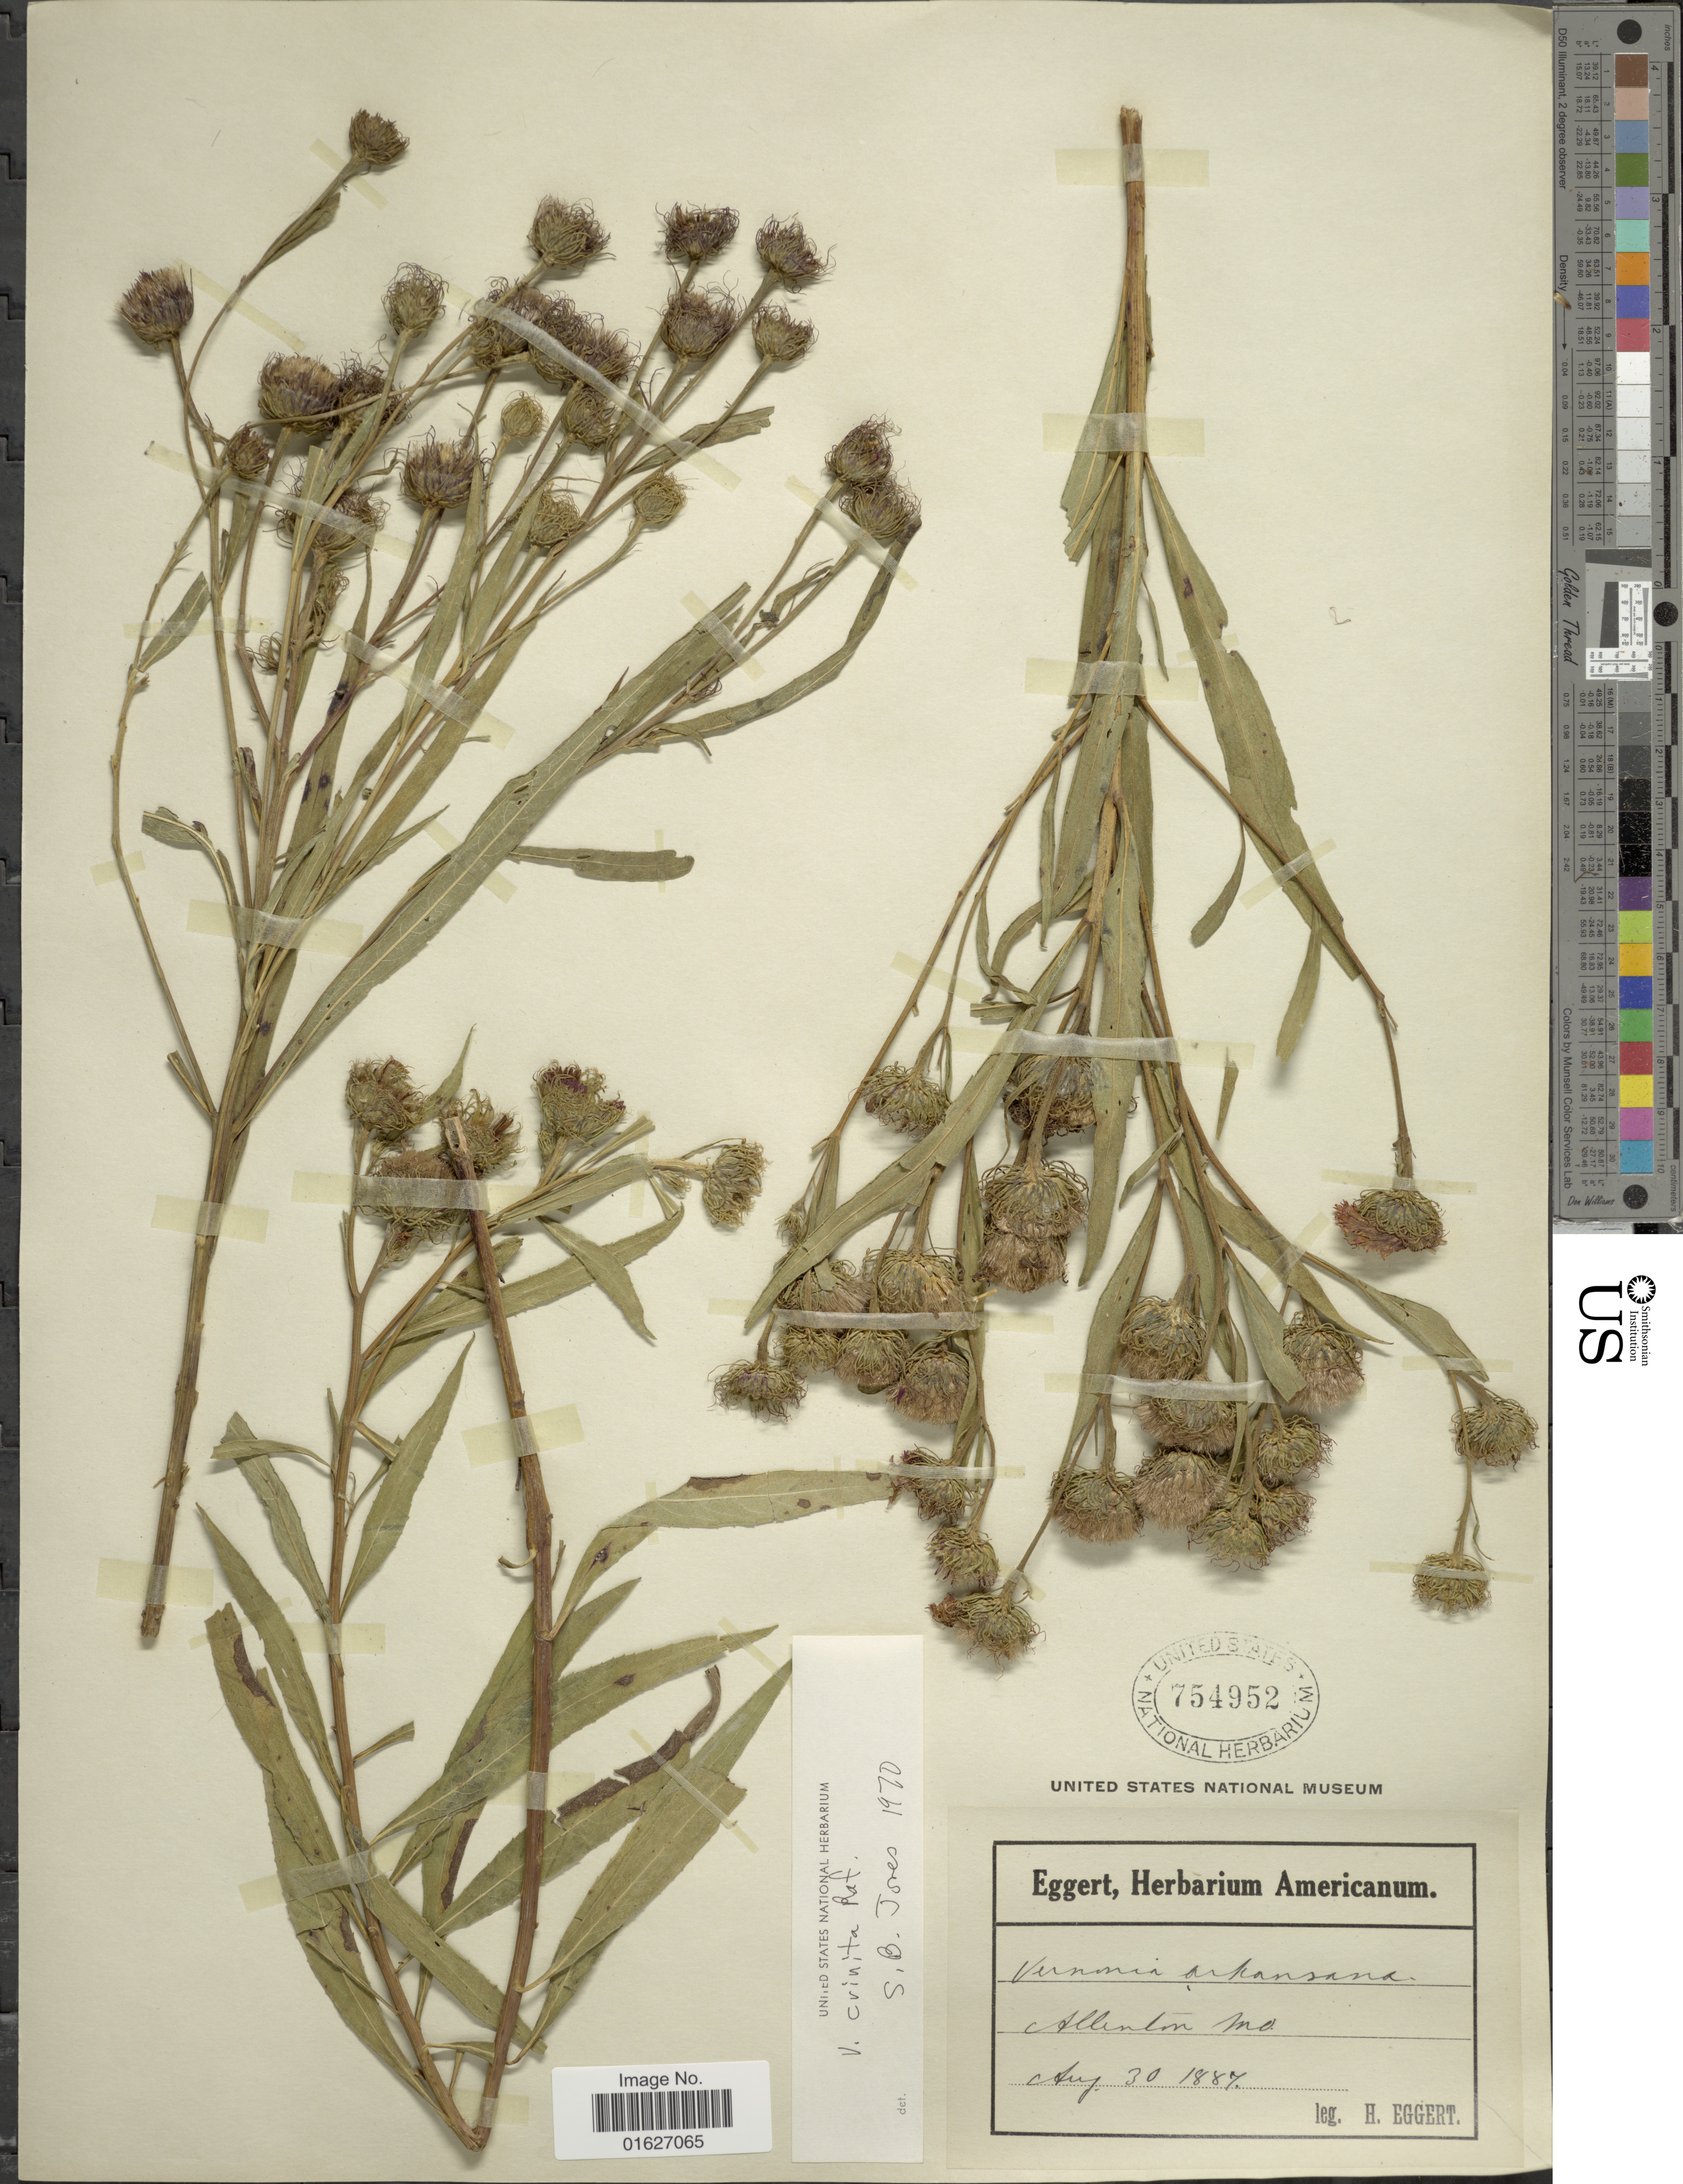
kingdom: Plantae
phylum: Tracheophyta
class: Magnoliopsida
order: Asterales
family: Asteraceae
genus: Vernonia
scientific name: Vernonia arkansana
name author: DC.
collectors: H. Eggert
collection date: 1887-08-30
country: United States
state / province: Missouri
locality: Allenton.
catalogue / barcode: US 754952